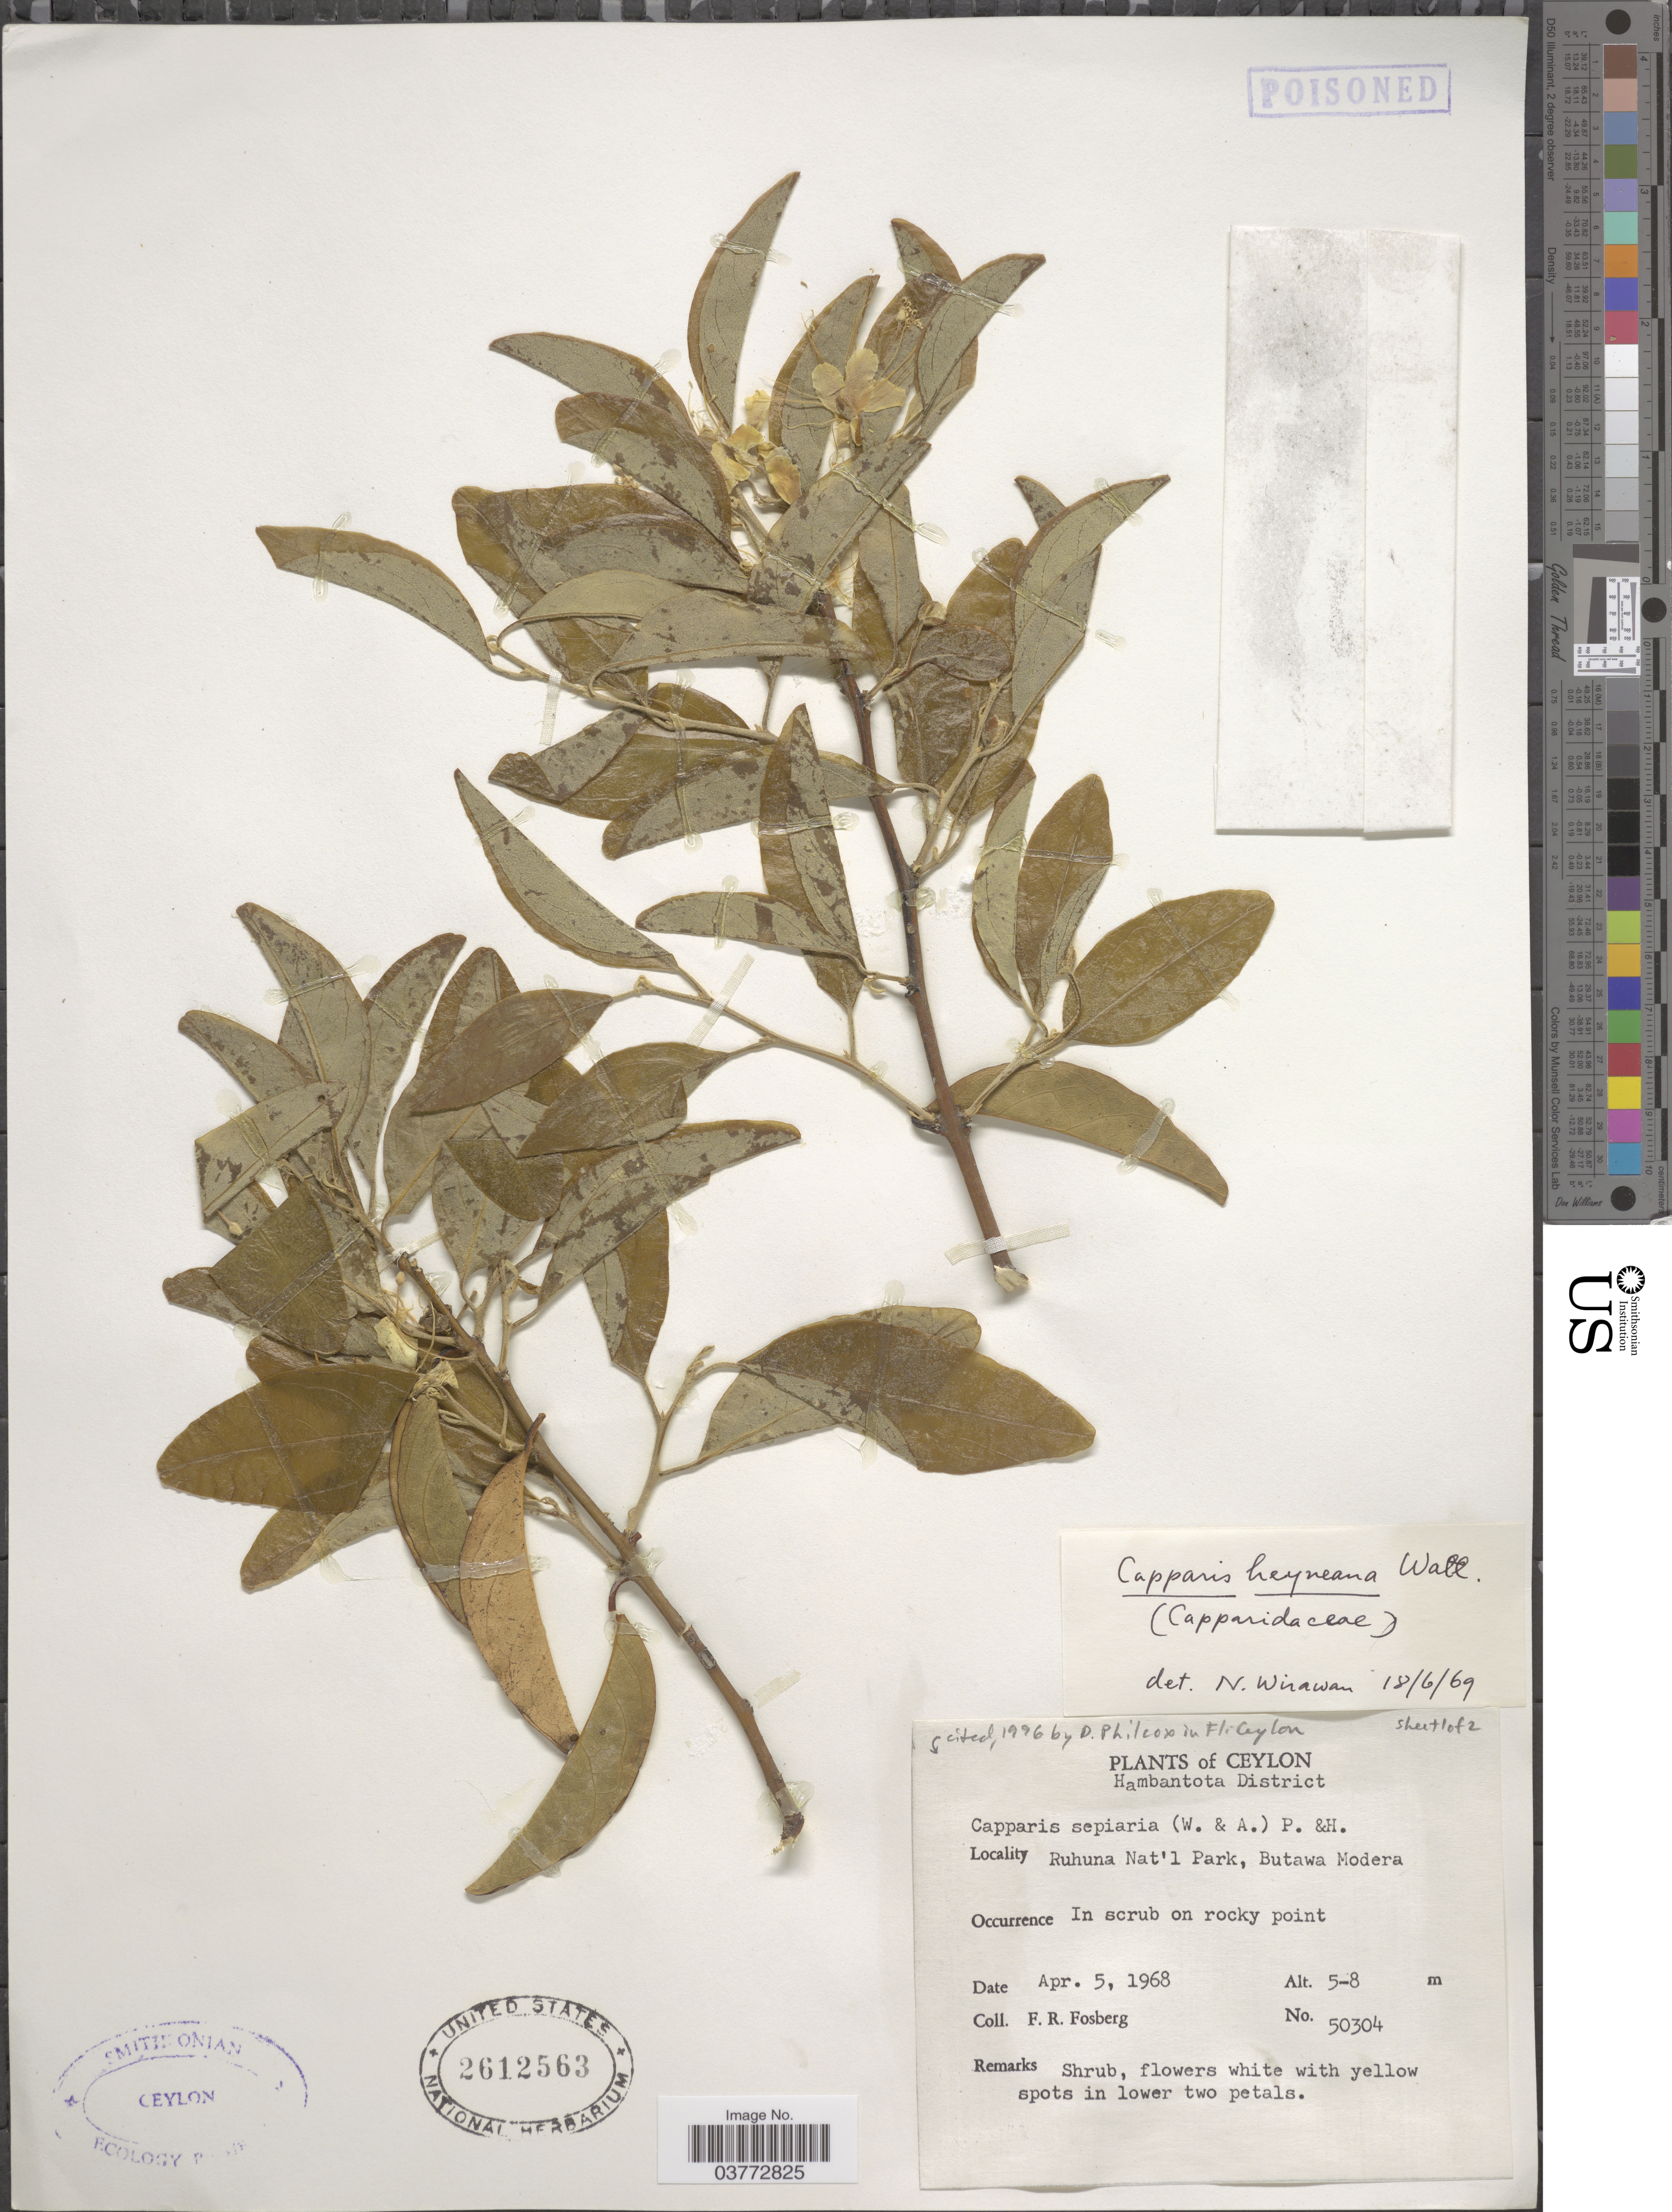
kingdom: Plantae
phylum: Tracheophyta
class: Magnoliopsida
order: Brassicales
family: Capparaceae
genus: Capparis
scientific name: Capparis sepiaria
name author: L.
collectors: F. R. Fosberg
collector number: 50304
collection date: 1968-04-05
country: Sri Lanka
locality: Ceylon. Hambantota District. Ruhuna Nat'l Park, Butawa Modera.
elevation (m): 5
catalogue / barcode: US 2612563